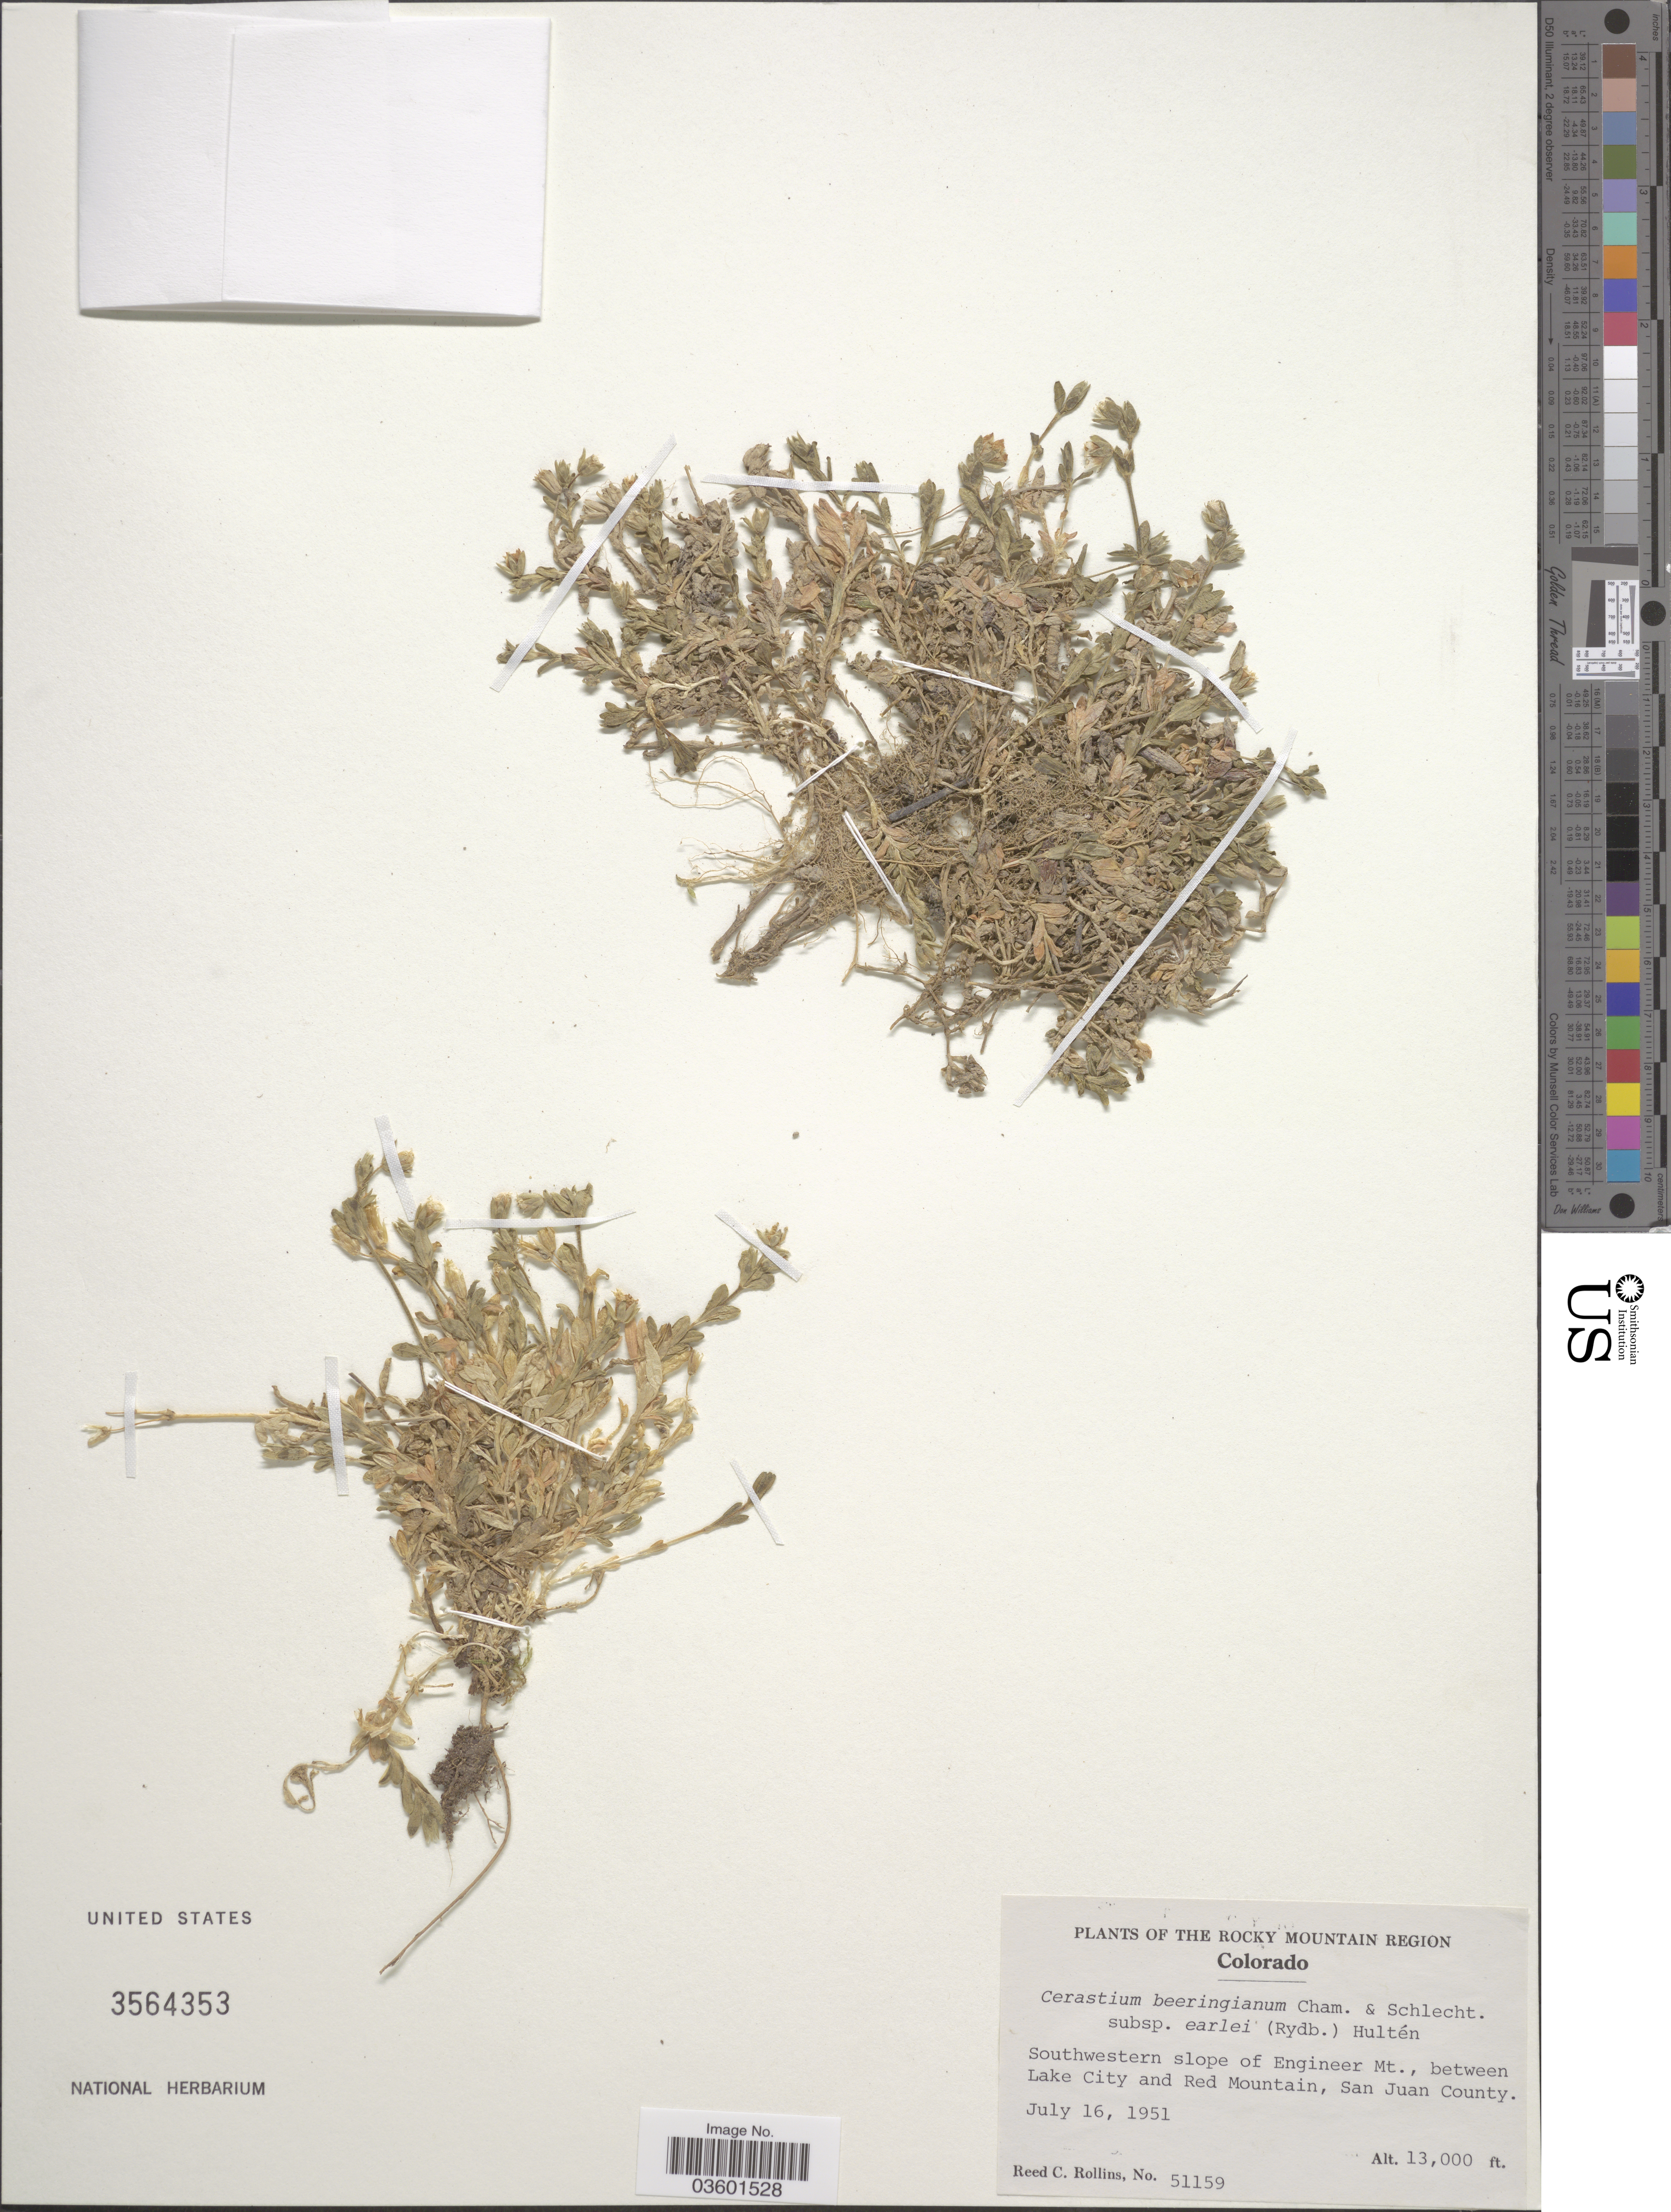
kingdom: Plantae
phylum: Tracheophyta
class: Magnoliopsida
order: Caryophyllales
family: Caryophyllaceae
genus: Cerastium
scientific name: Cerastium beeringianum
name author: Cham. & Schltdl.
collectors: R. C. Rollins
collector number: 51159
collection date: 1951-07-16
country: United States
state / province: Colorado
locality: The Rocky Mountain Region. Southwestern slope of Engineer Mt., between Lake City and Red Mountain, San Juan County.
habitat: Southwestern slope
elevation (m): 3962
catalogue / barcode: US 3564353